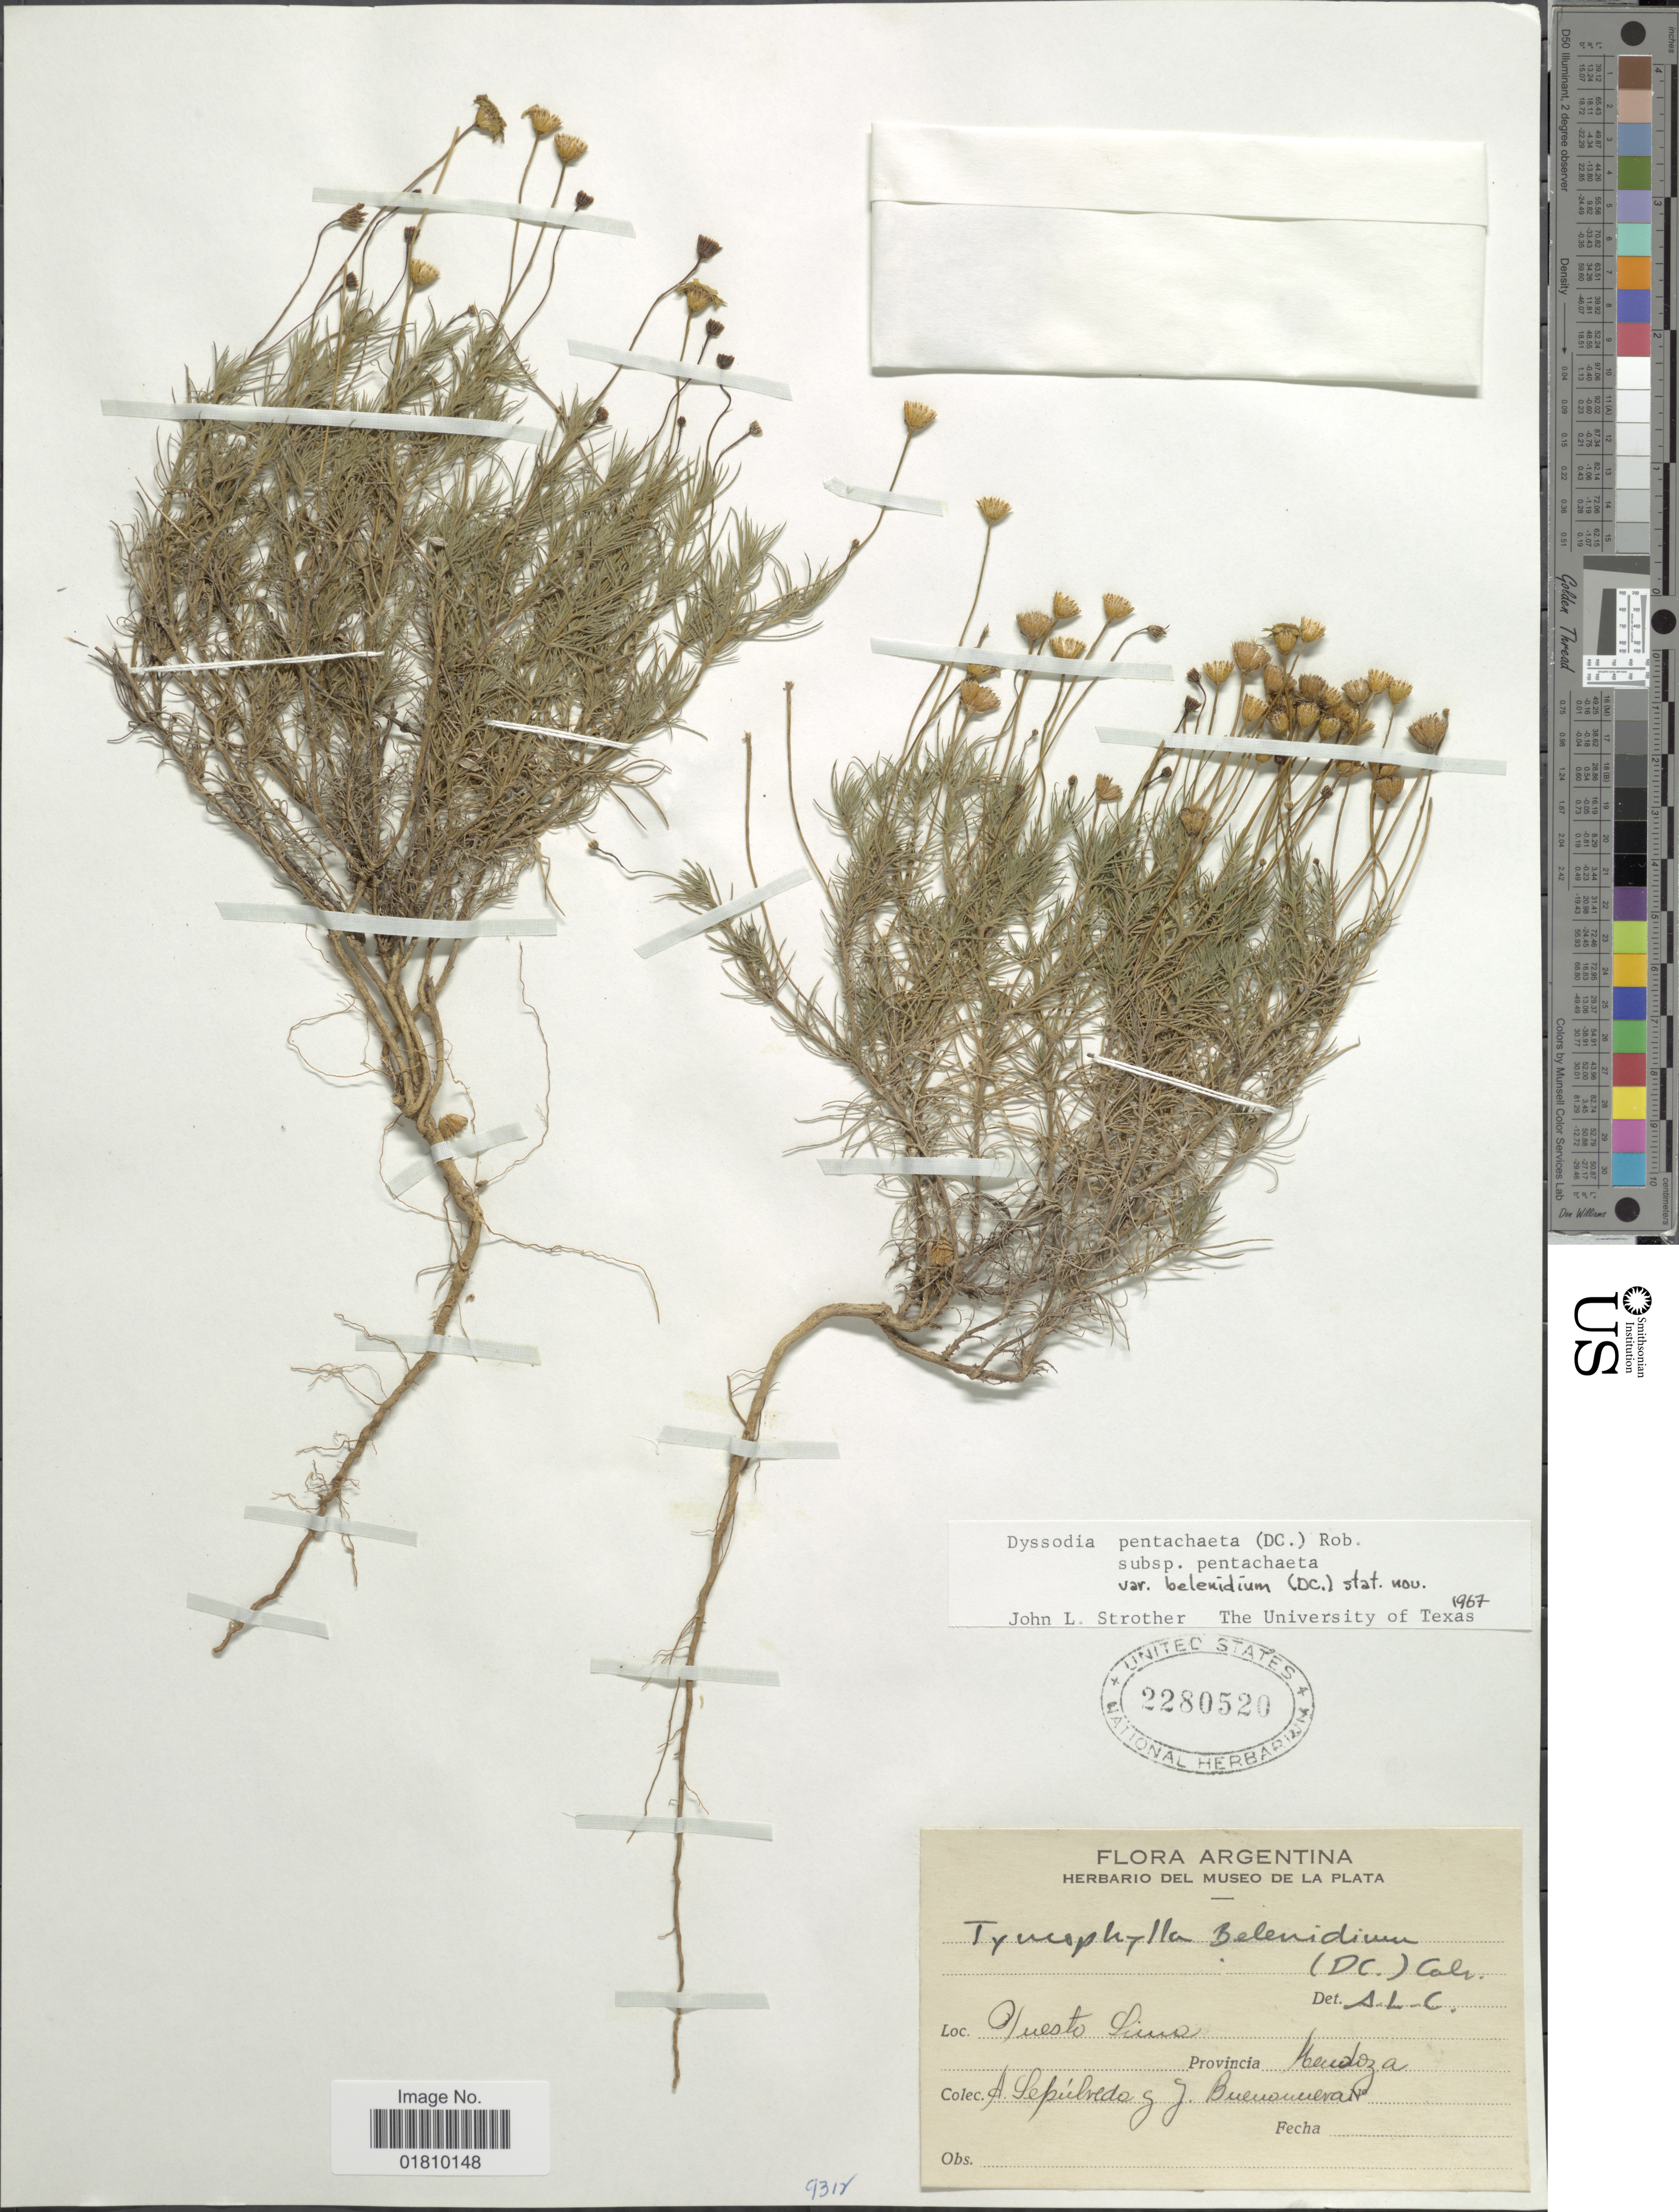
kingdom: Plantae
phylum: Tracheophyta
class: Magnoliopsida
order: Asterales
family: Asteraceae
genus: Thymophylla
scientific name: Thymophylla pentachaeta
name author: (DC.) Small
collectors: A. Sepúlvedo & J. Buewueva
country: Argentina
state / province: Mendoza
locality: Pueste Lima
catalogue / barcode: US 2280520